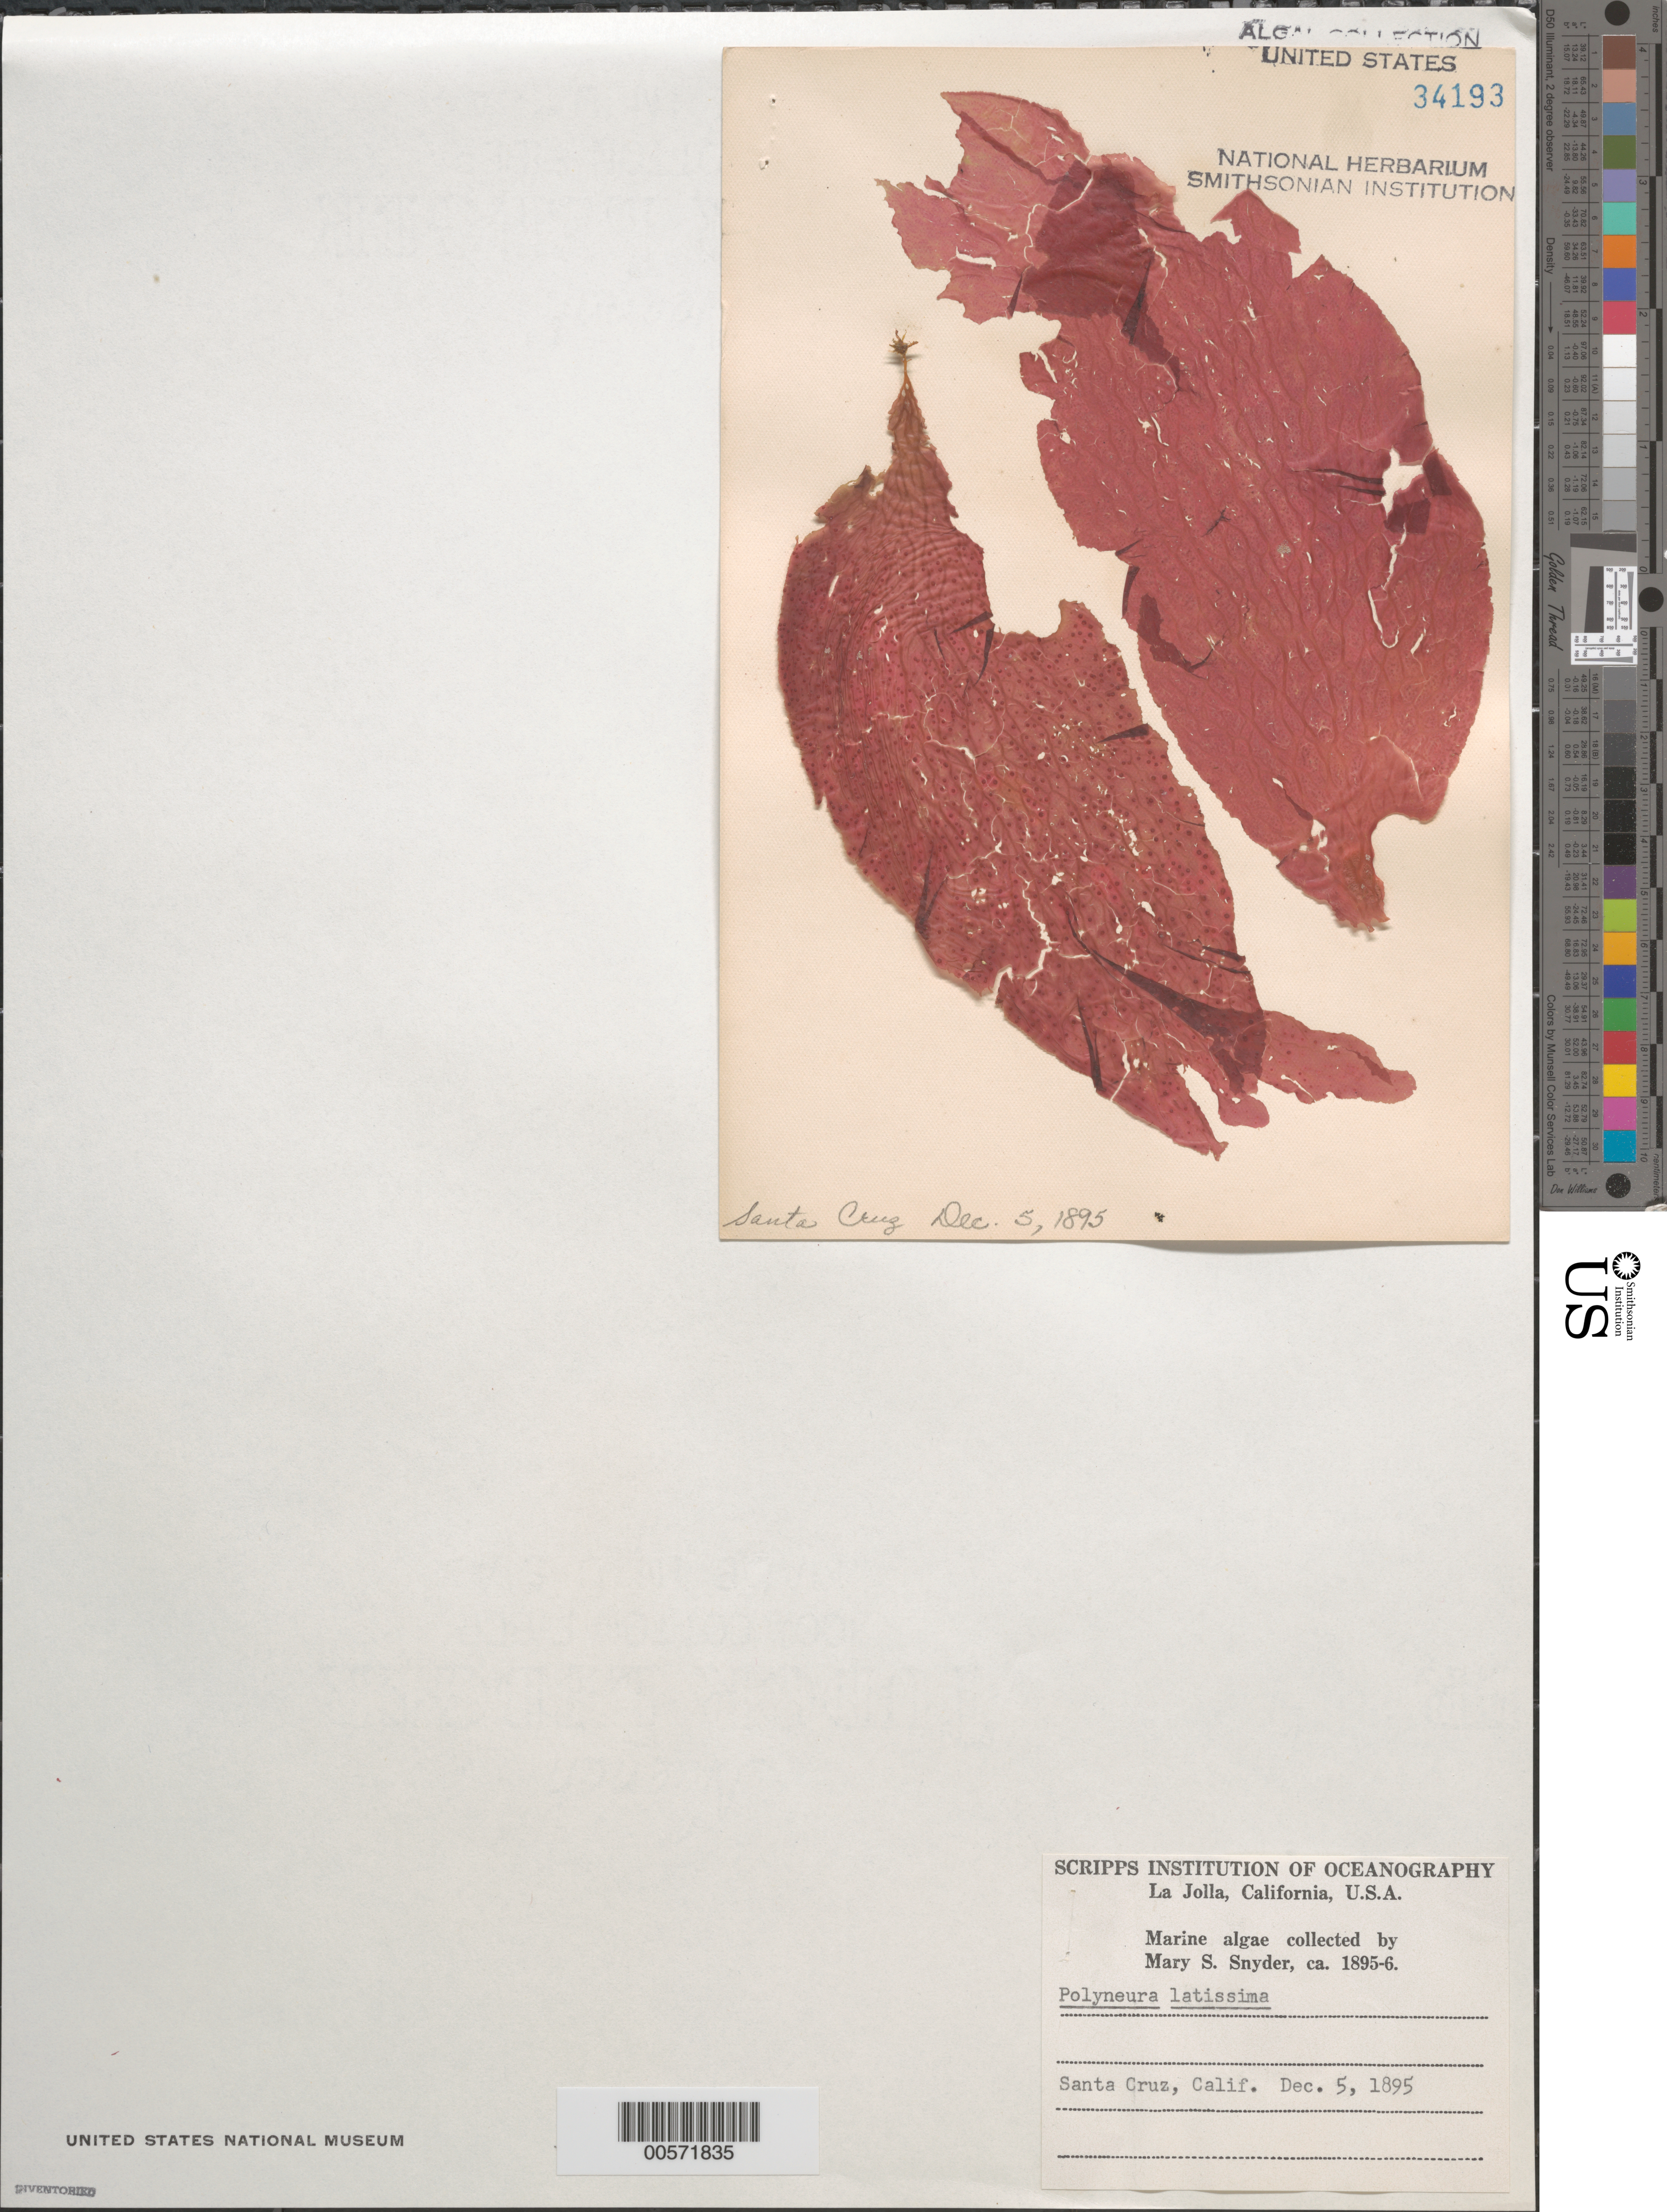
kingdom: Plantae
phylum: Rhodophyta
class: Florideophyceae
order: Ceramiales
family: Delesseriaceae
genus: Polyneura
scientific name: Polyneura latissima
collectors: M. Snyder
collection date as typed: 05 Dec 1895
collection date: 1895-12-05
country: United States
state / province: California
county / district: Santa Cruz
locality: Santa Cruz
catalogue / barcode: US 34193